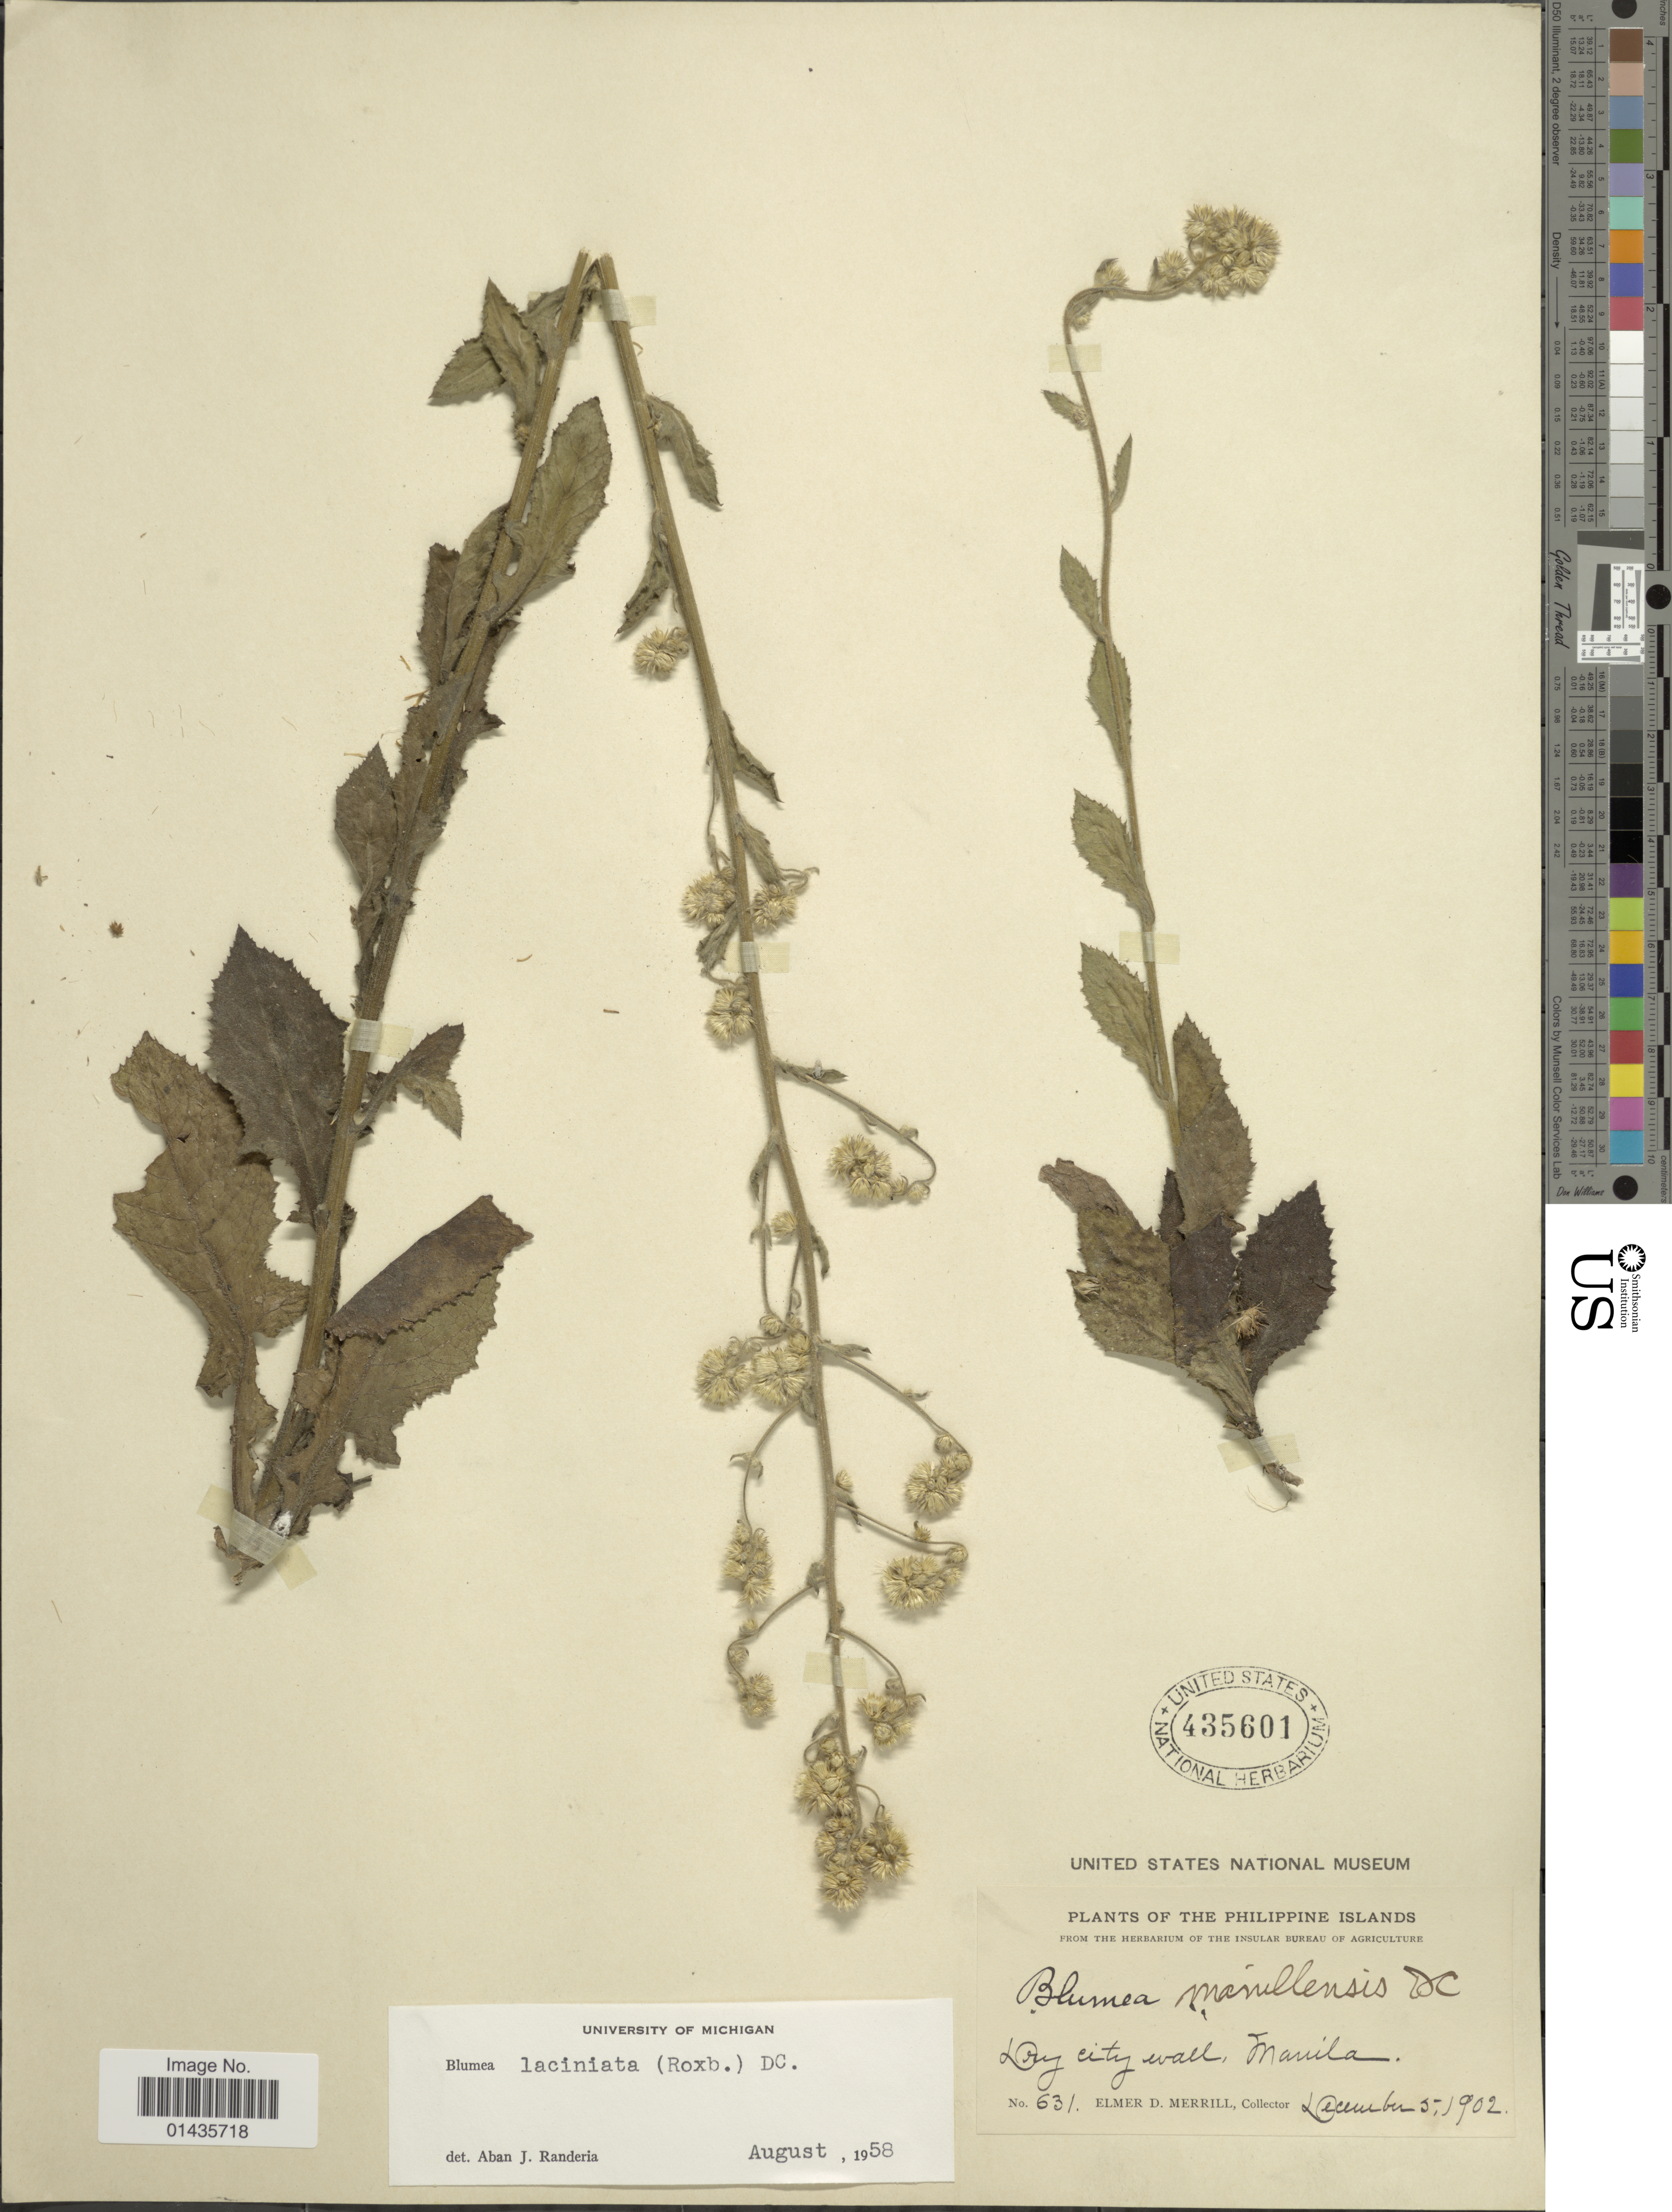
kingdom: Plantae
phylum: Tracheophyta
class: Magnoliopsida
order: Asterales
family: Asteraceae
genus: Blumea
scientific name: Blumea laciniata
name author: (Roxb.) DC.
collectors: E. D. Merrill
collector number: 631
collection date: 1902-12-05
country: Philippines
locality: Philippine Islands, Manila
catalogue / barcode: US 435601